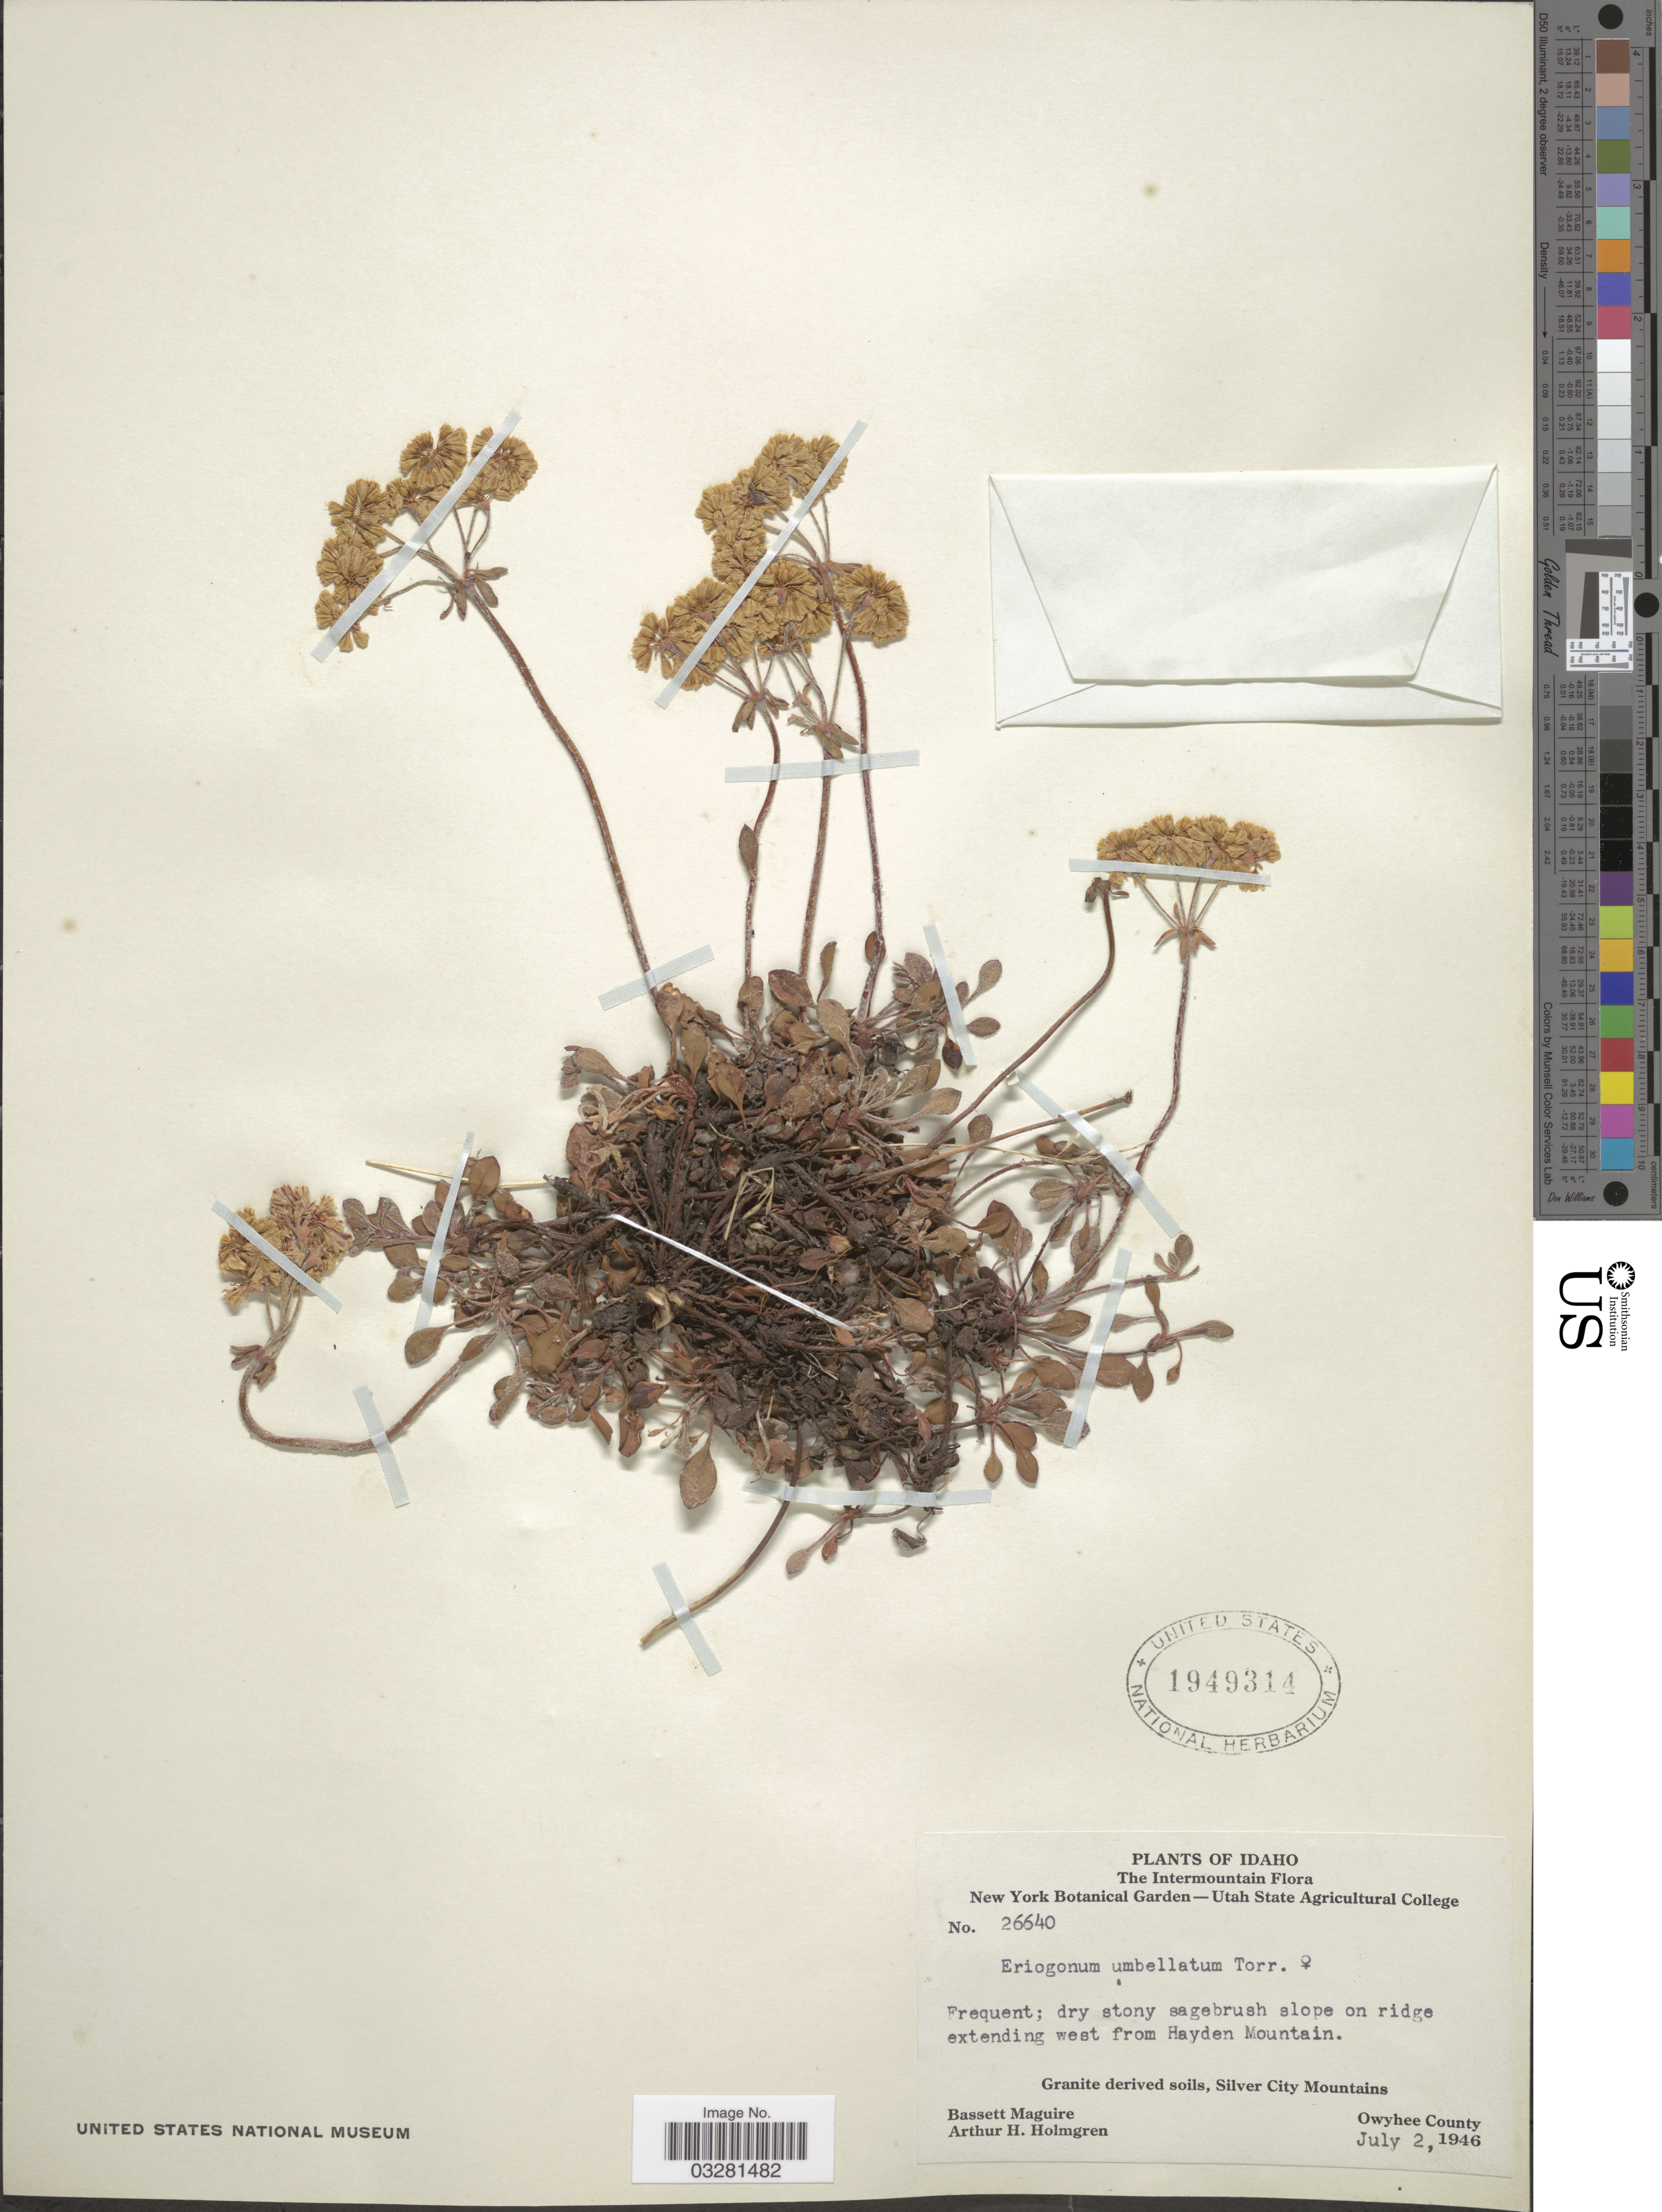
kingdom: Plantae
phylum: Tracheophyta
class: Magnoliopsida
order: Caryophyllales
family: Polygonaceae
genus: Eriogonum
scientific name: Eriogonum umbellatum var. aridum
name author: (S.W. Greene) C.L. Hitchc.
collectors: B. Maguire & A. H. Holmgren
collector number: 26640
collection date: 1946-07-02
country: United States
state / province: Idaho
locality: The Intermountain. On ridge extending west from Hayden Mountain. Silver City Mountains. Owyhee County.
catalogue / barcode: US 1949314